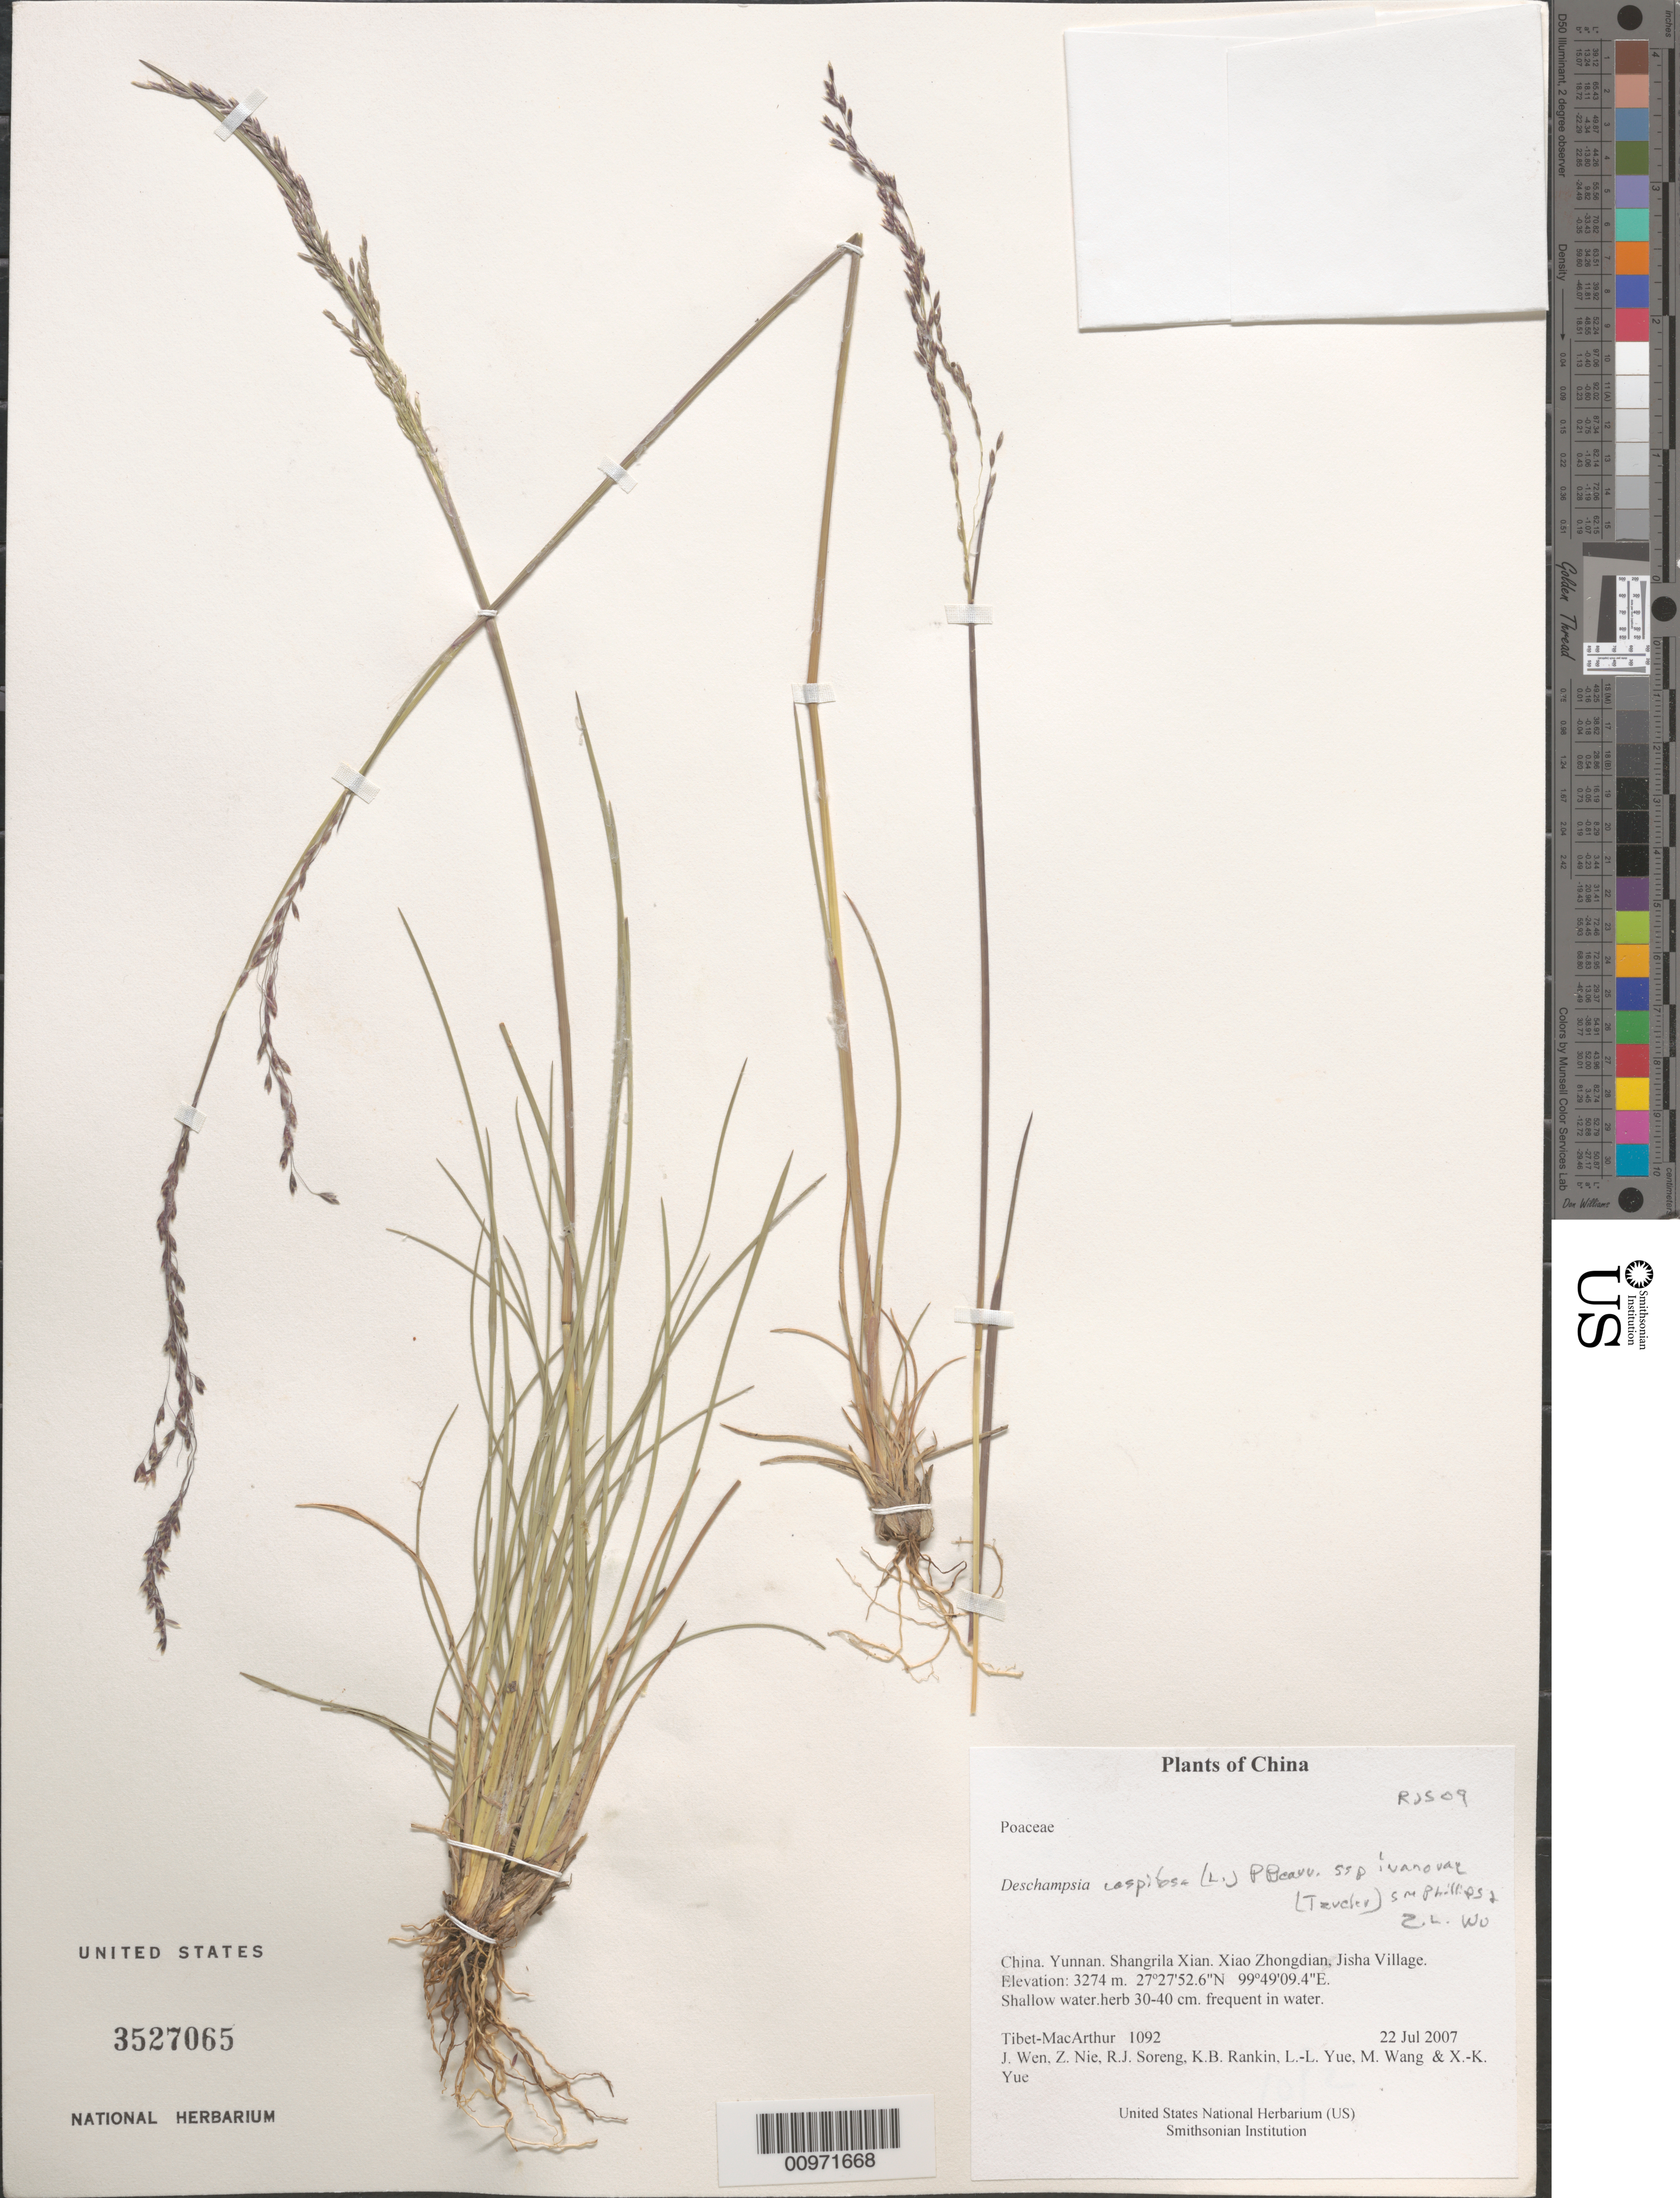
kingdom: Plantae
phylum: Tracheophyta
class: Liliopsida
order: Poales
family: Poaceae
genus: Deschampsia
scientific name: Deschampsia cespitosa subsp. ivanovae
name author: (Tzvelev) S.M. Phillips & Z.L. Wu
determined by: Soreng, Robert J., Research Associate (BOT), Smithsonian Institution - National Museum of Natural History (UNITED STATES)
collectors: Tibet-MacArthur, J. Wen, Z. Nie, R. J. Soreng, K. Rankin, L. Yue, M. Wang & X. Yue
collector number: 1092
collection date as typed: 22 Jul 2007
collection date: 2007-07-22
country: China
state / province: Yunnan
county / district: Shangrila Xian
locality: Xiao Zhongdian, Jisha Village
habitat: Shallow water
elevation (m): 3274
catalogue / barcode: US 3527065